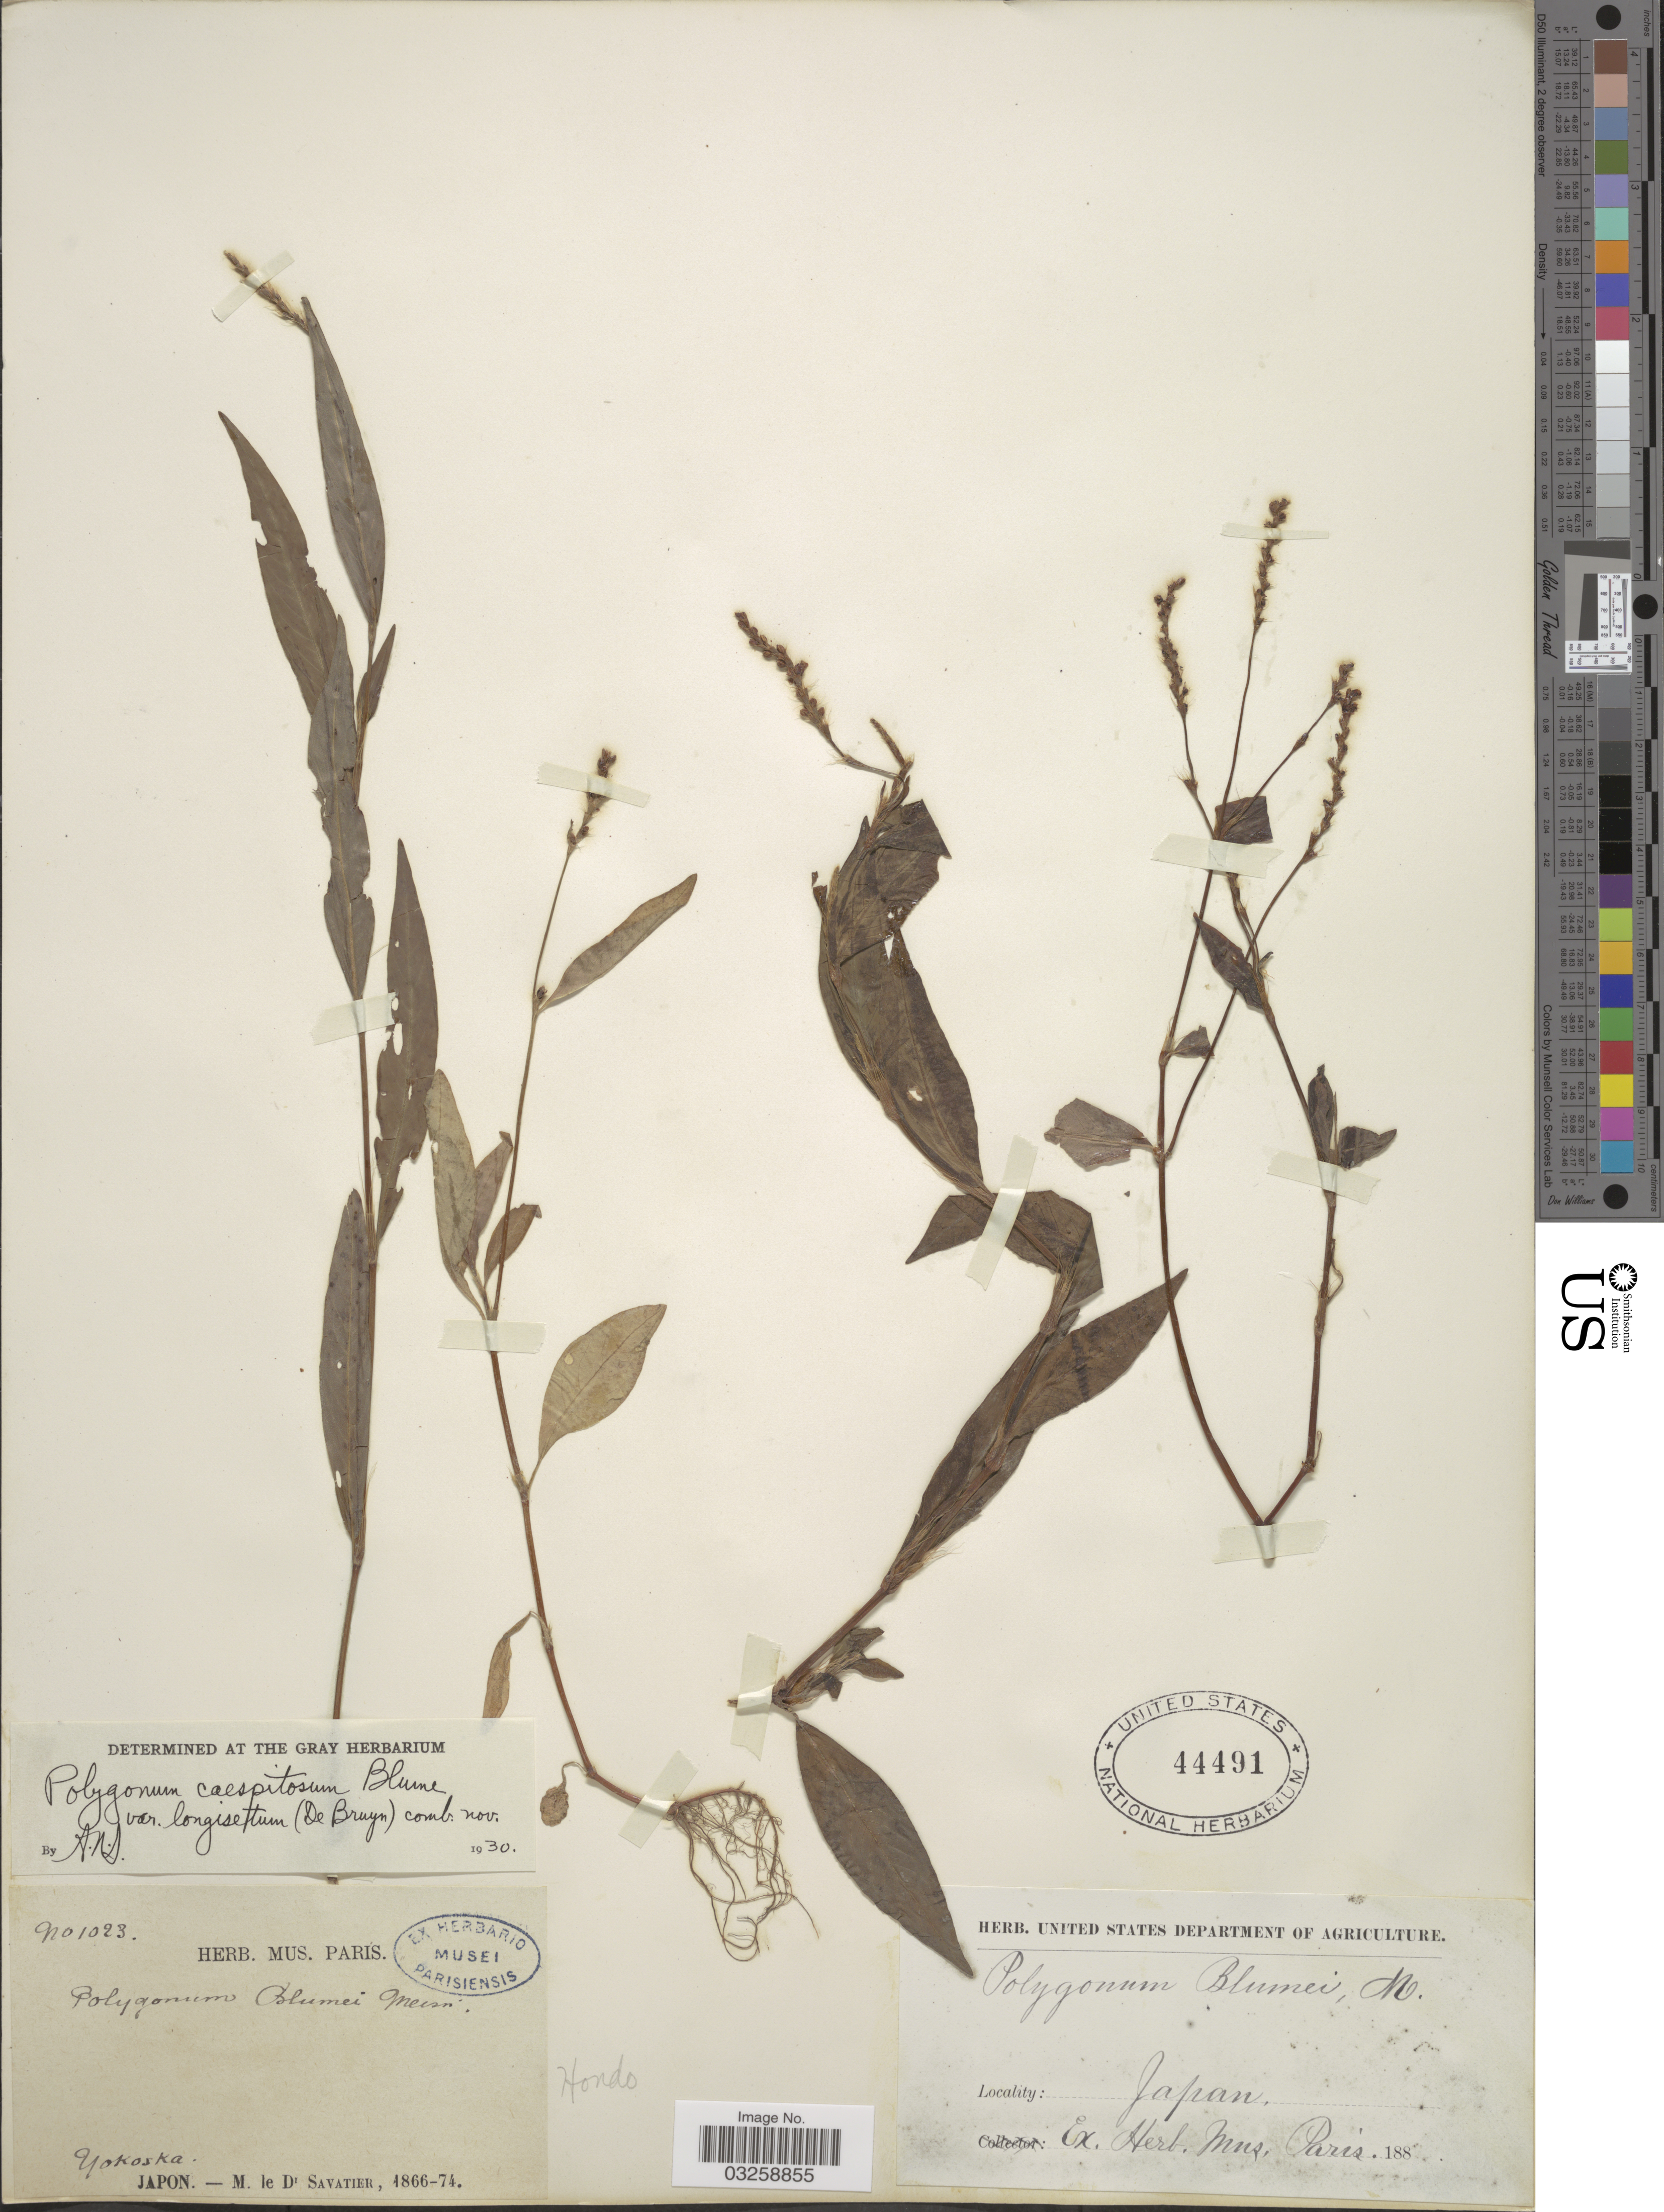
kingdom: Plantae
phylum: Tracheophyta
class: Magnoliopsida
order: Caryophyllales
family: Polygonaceae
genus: Polygonum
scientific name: Polygonum longisetum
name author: Bruijn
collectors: M. D' Savatier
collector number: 1023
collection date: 1866/1874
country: Japan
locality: Yokoska. Hondo.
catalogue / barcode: US 44491